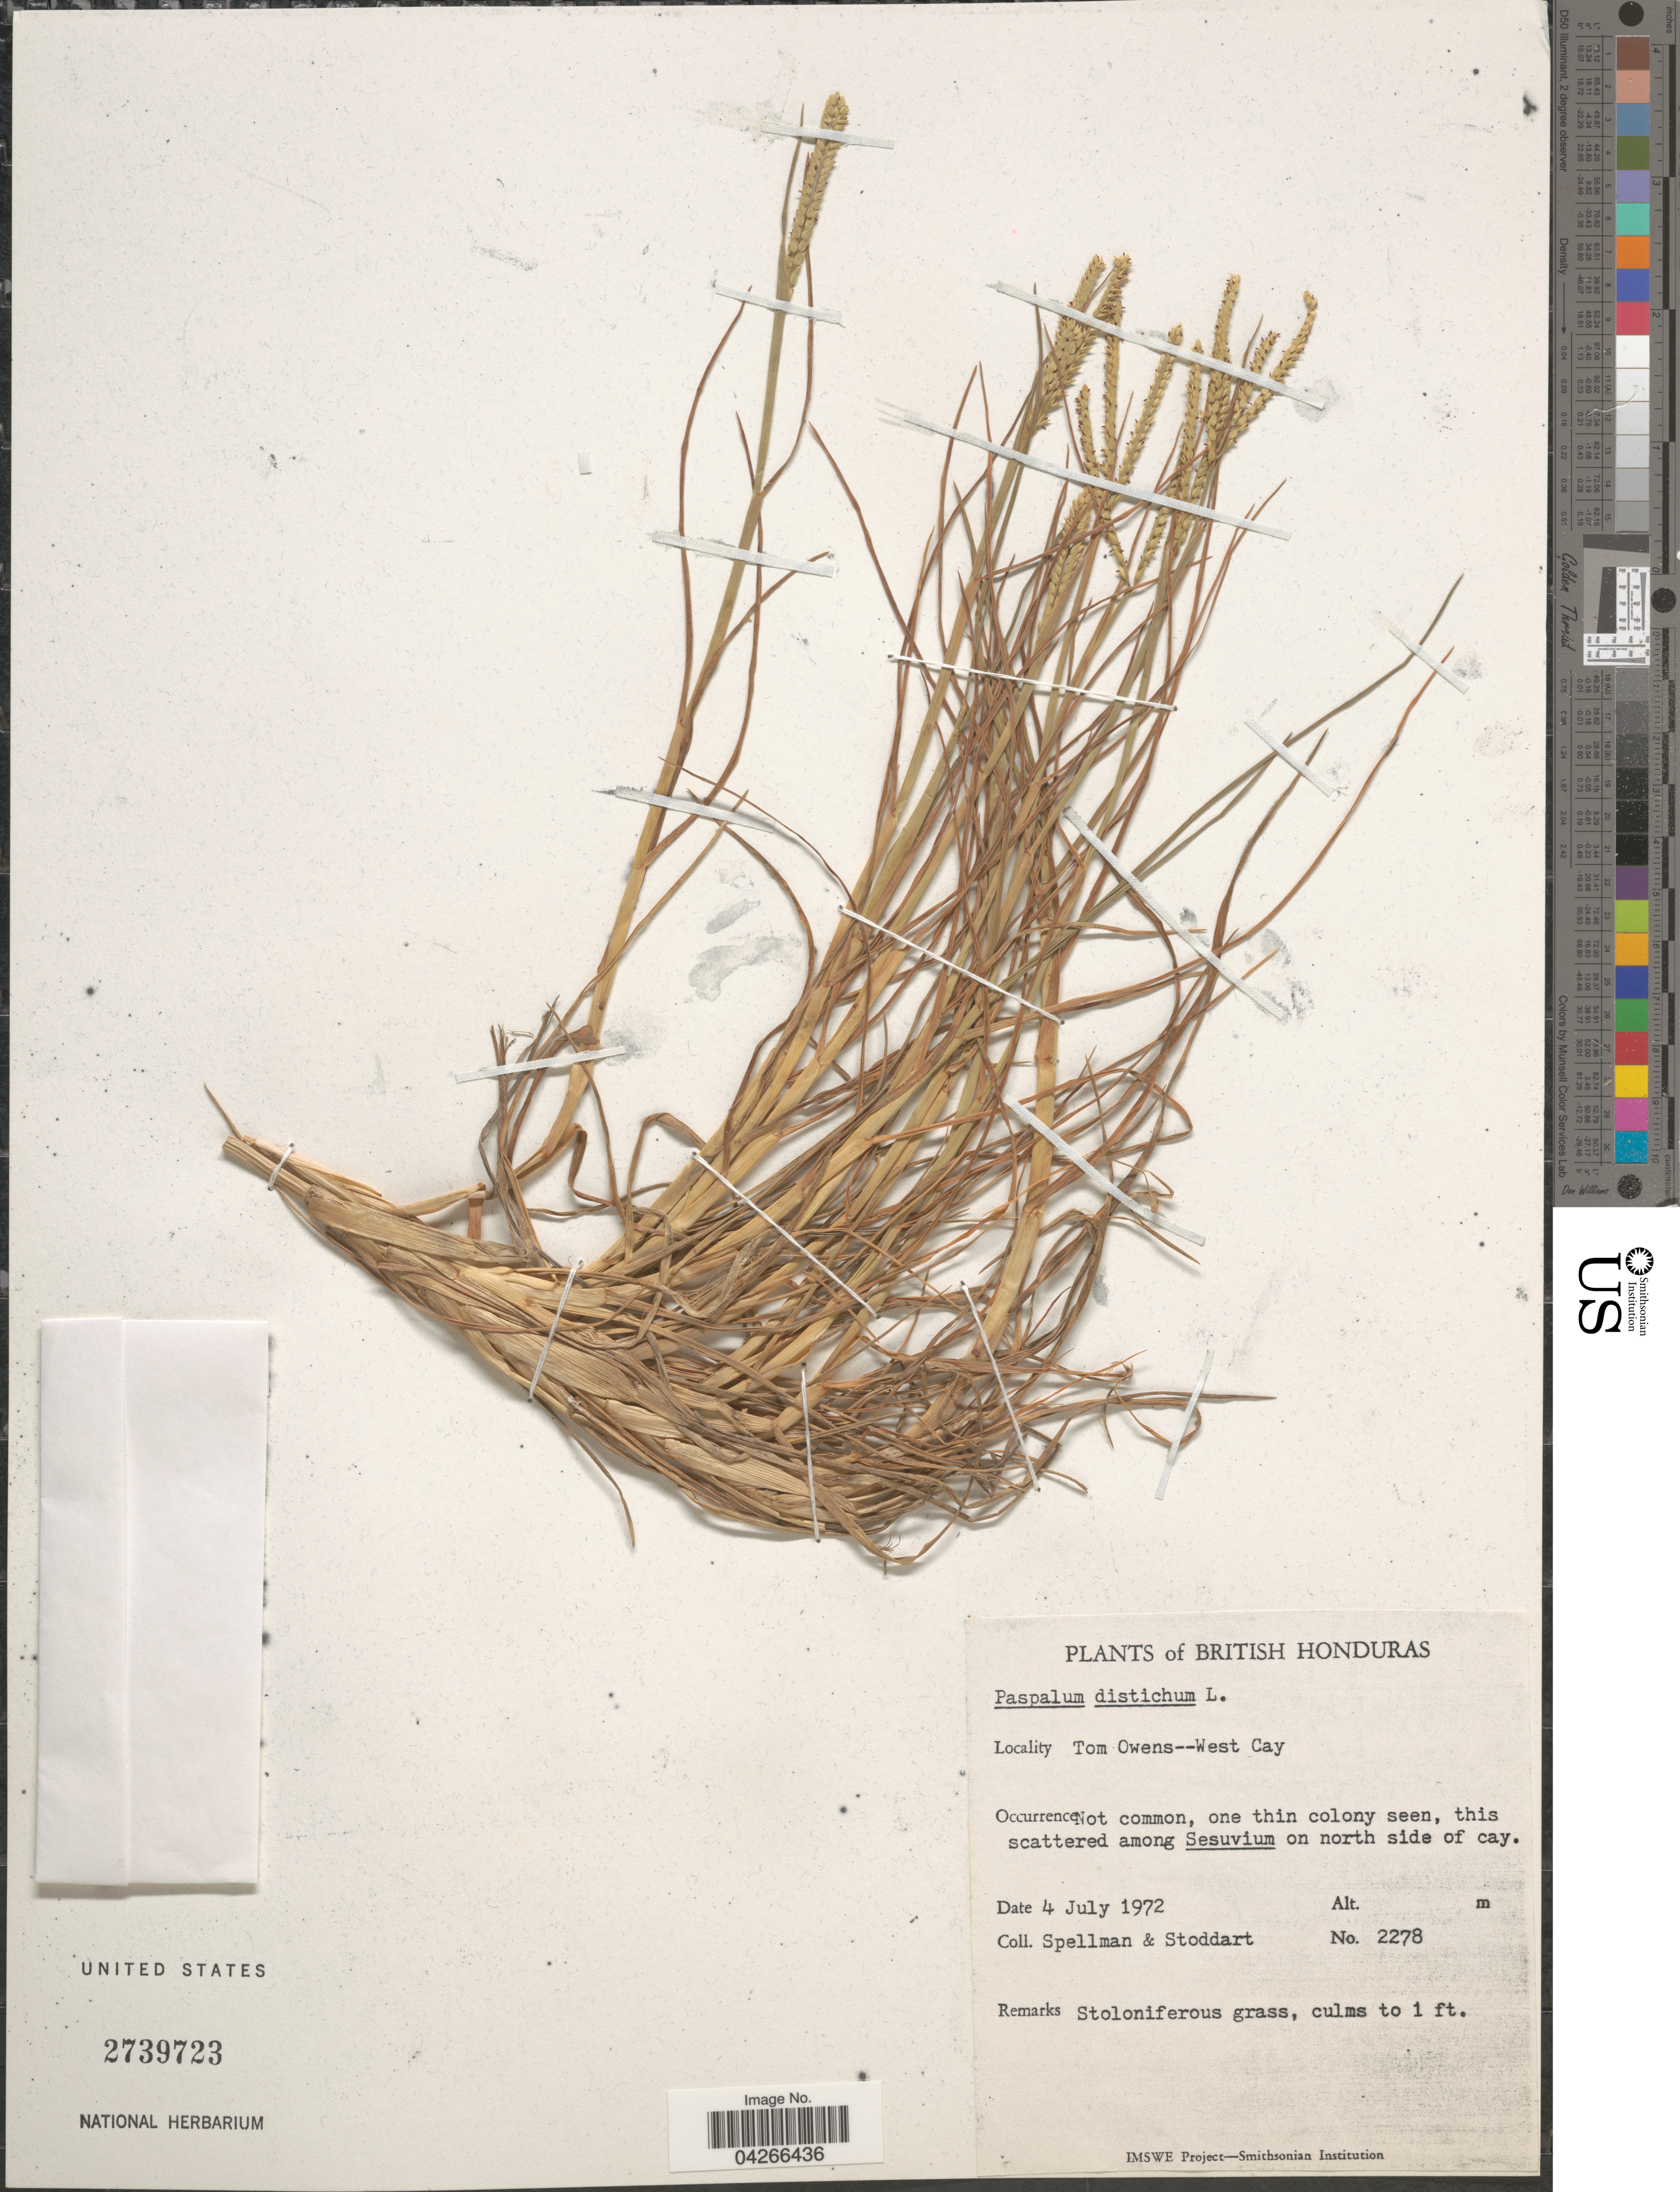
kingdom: Plantae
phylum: Tracheophyta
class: Liliopsida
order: Poales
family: Poaceae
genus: Paspalum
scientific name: Paspalum distichum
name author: L.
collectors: Spellman, -- & -. Stoddart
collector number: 2278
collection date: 1972-07-04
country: Belize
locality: British Honduras. Tom Owens - West Cay. Not common, on thin colony seen, this scattered among Sesuvium on north side of cay.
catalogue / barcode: US 2739723